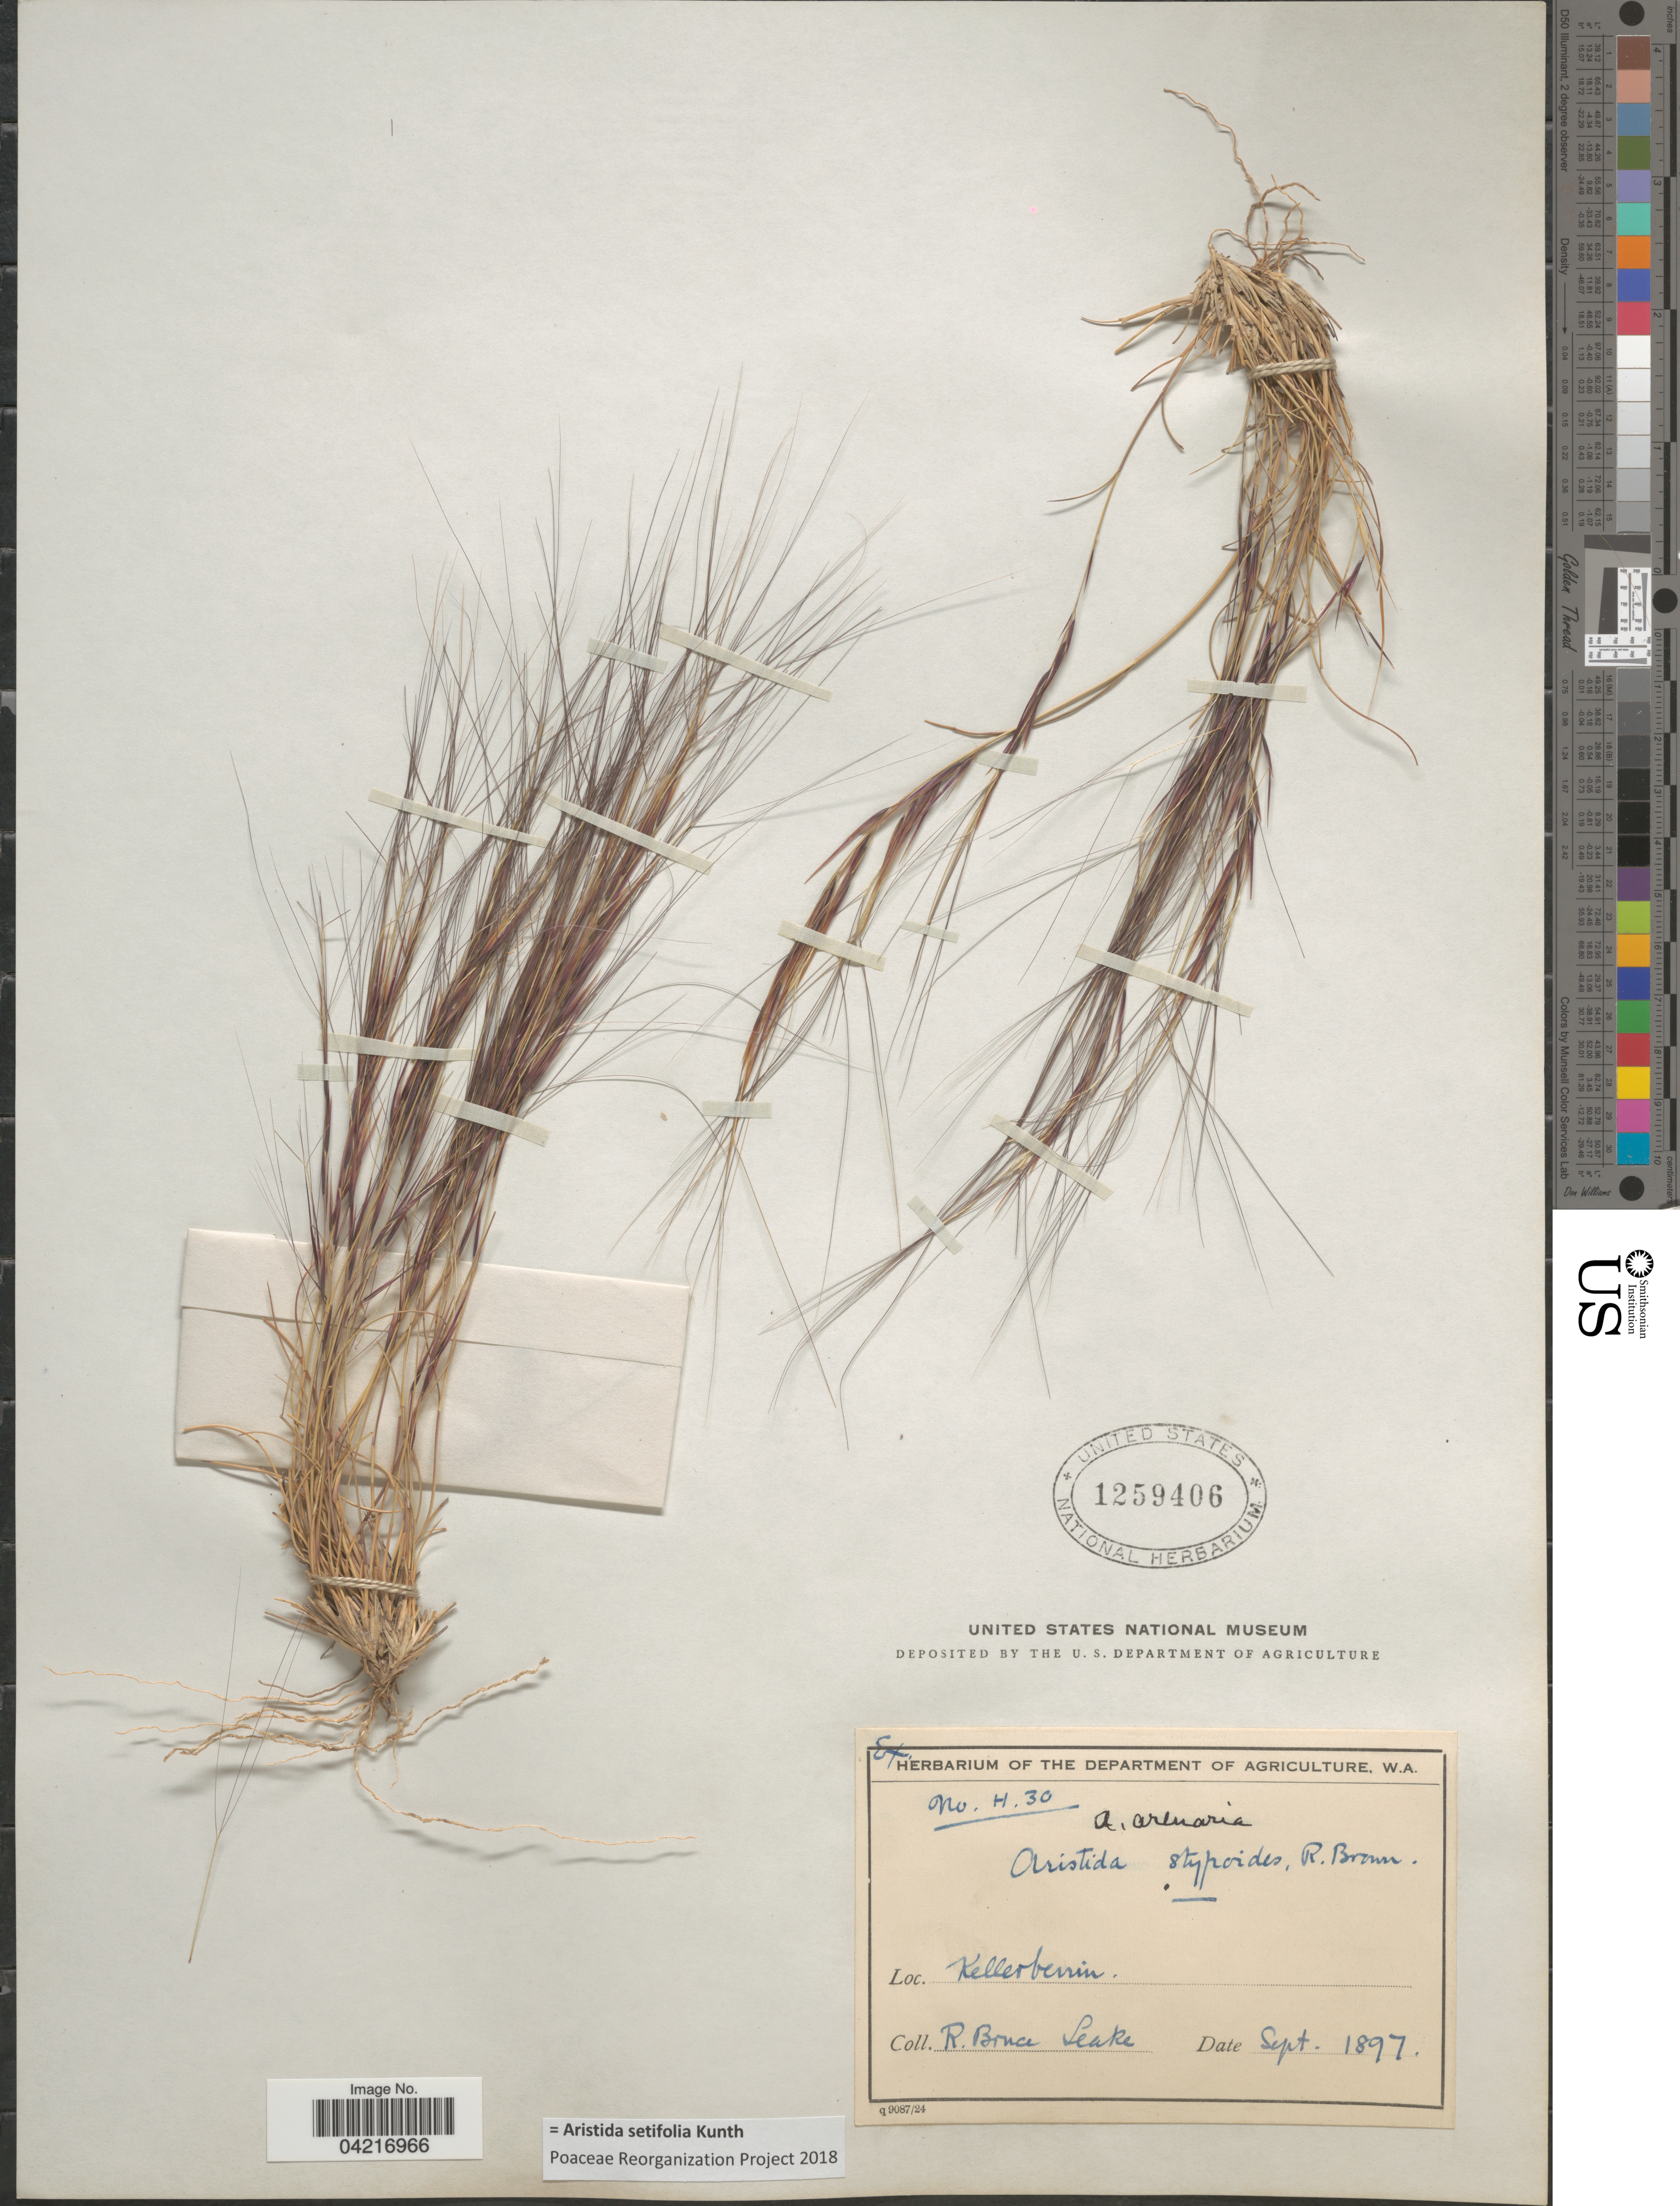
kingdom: Plantae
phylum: Tracheophyta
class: Liliopsida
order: Poales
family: Poaceae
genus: Aristida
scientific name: Aristida setifolia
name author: Kunth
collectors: R. Leake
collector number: H30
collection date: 1897-09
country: Australia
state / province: Western Australia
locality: Kellerberrin.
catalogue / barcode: US 1259406